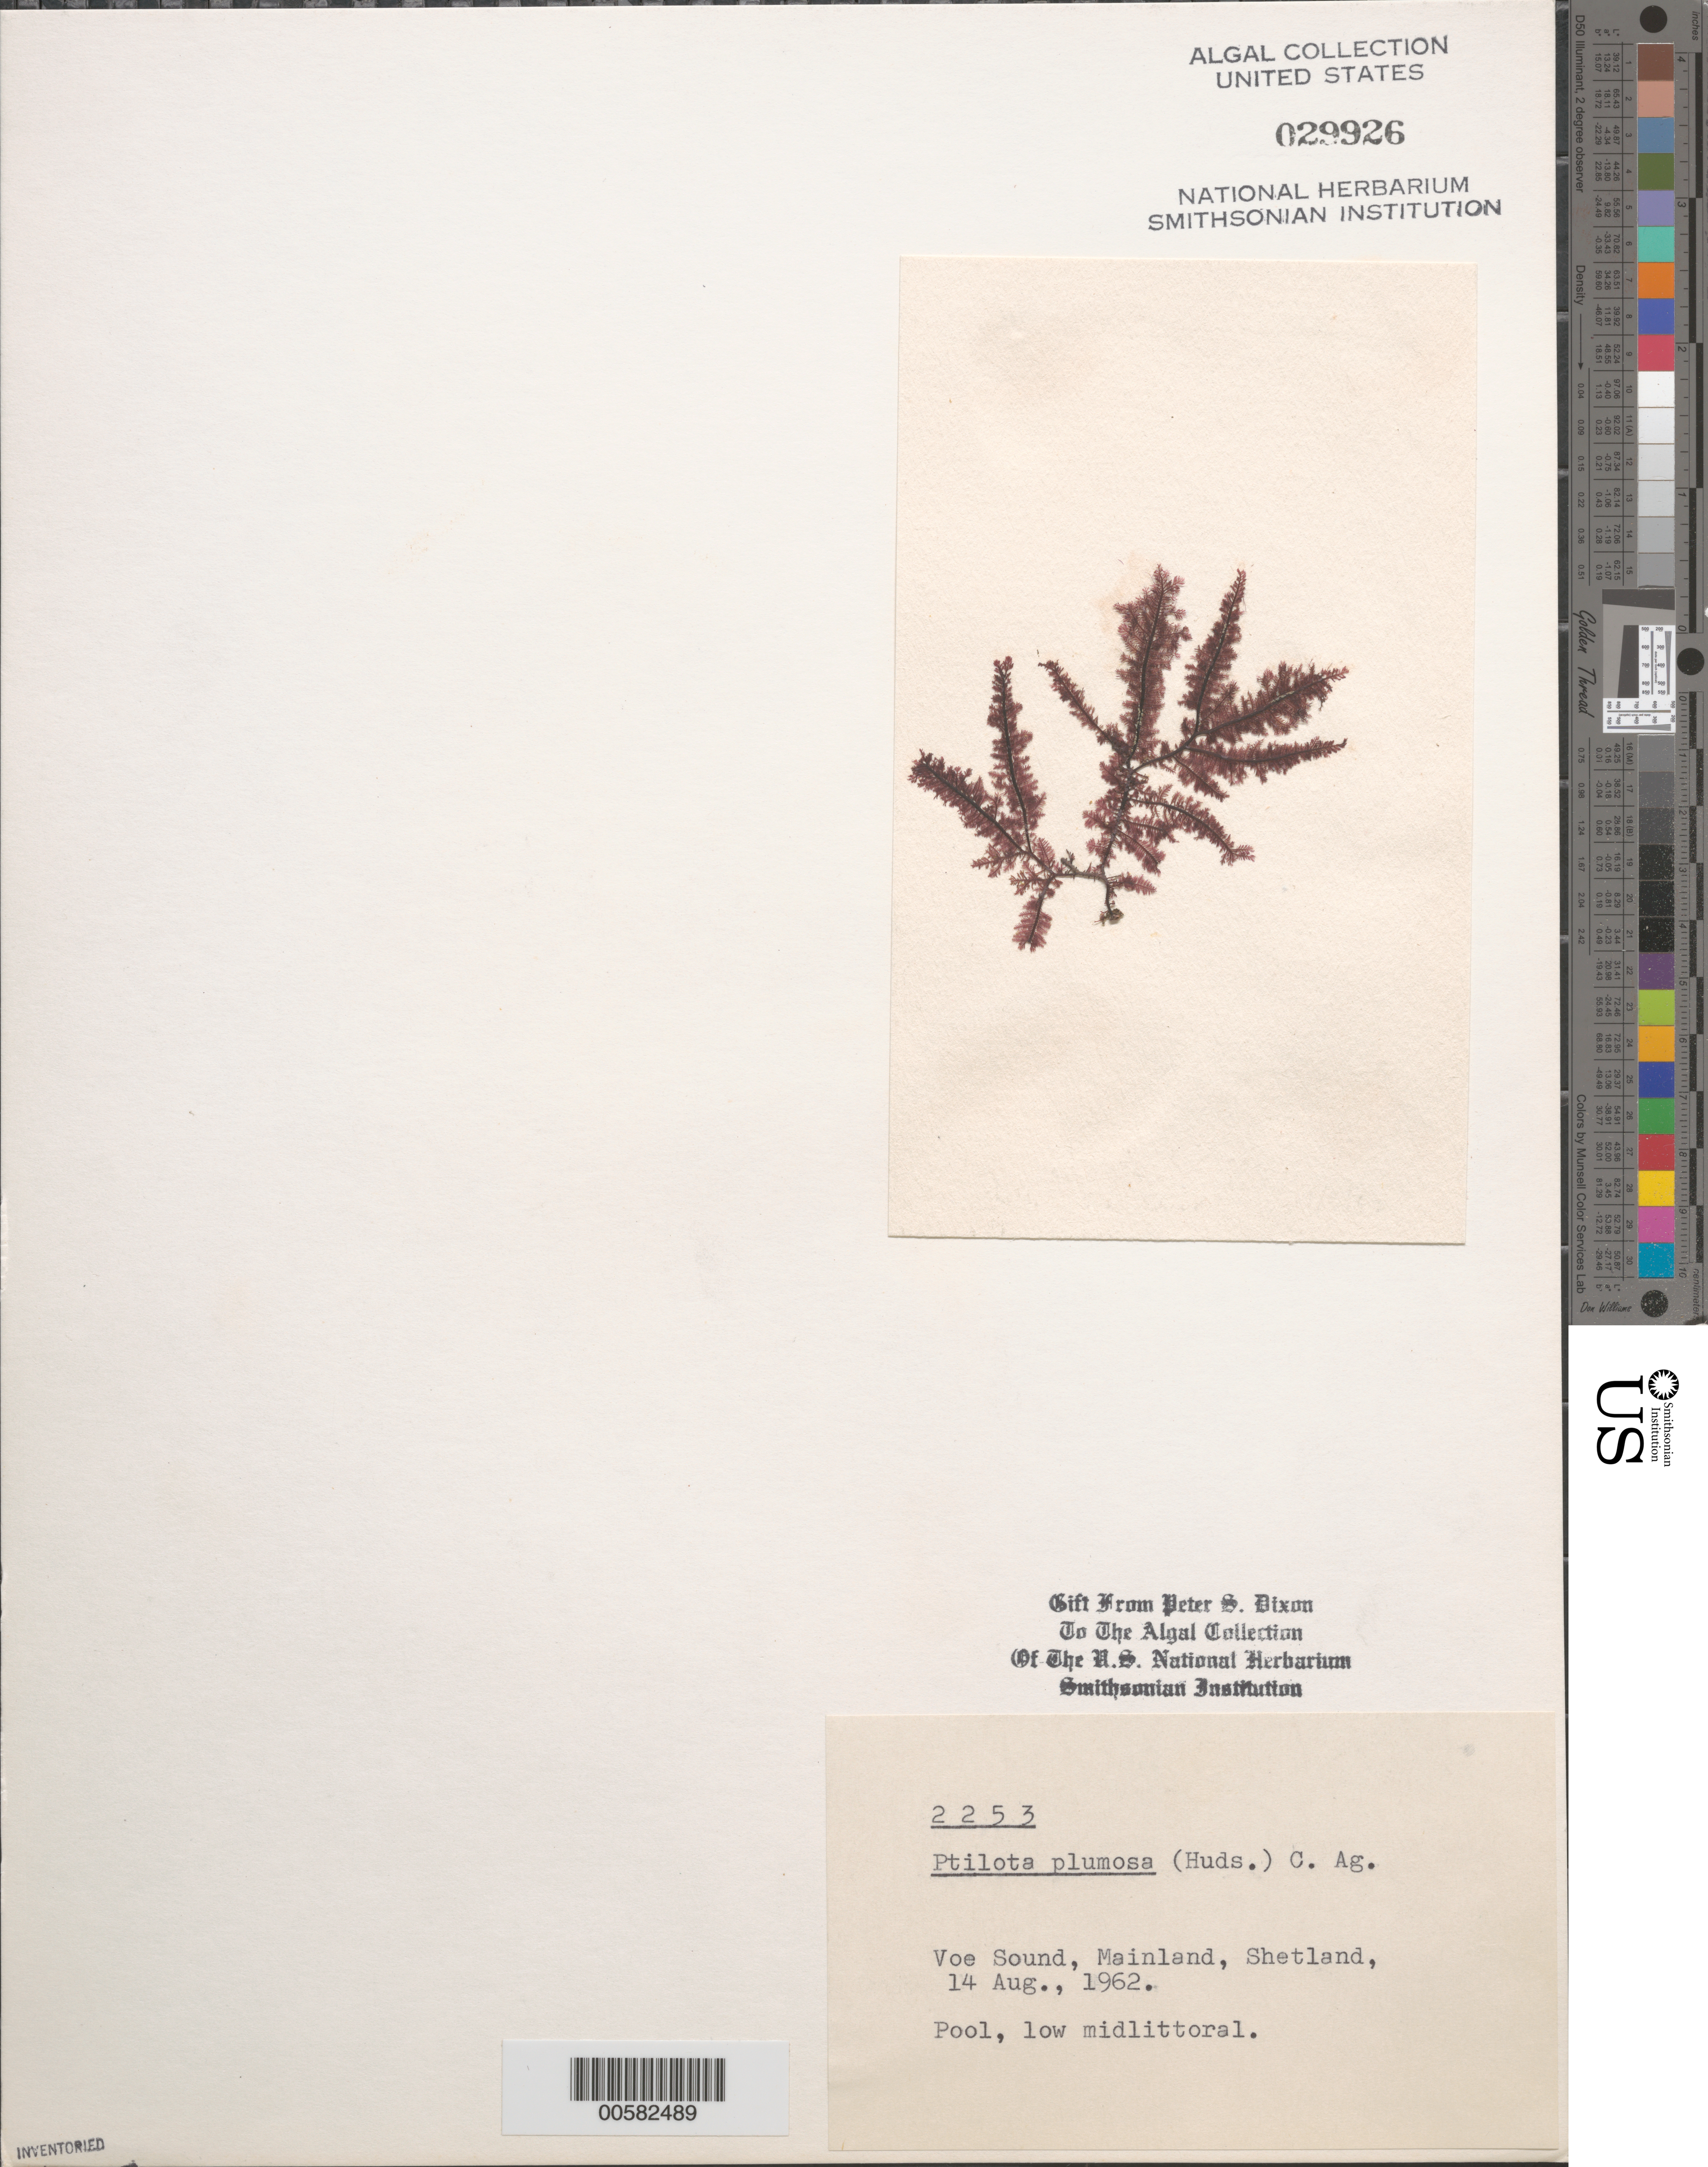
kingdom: Plantae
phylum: Rhodophyta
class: Florideophyceae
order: Ceramiales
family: Wrangeliaceae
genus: Ptilota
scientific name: Ptilota gunneri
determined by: Algae name updating Project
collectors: P. S. Dixon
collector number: PSD 2253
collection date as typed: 14 Aug 1962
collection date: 1962-08-14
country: United Kingdom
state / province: Scotland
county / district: Shetland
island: Mainland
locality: Voe Sound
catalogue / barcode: US 29926